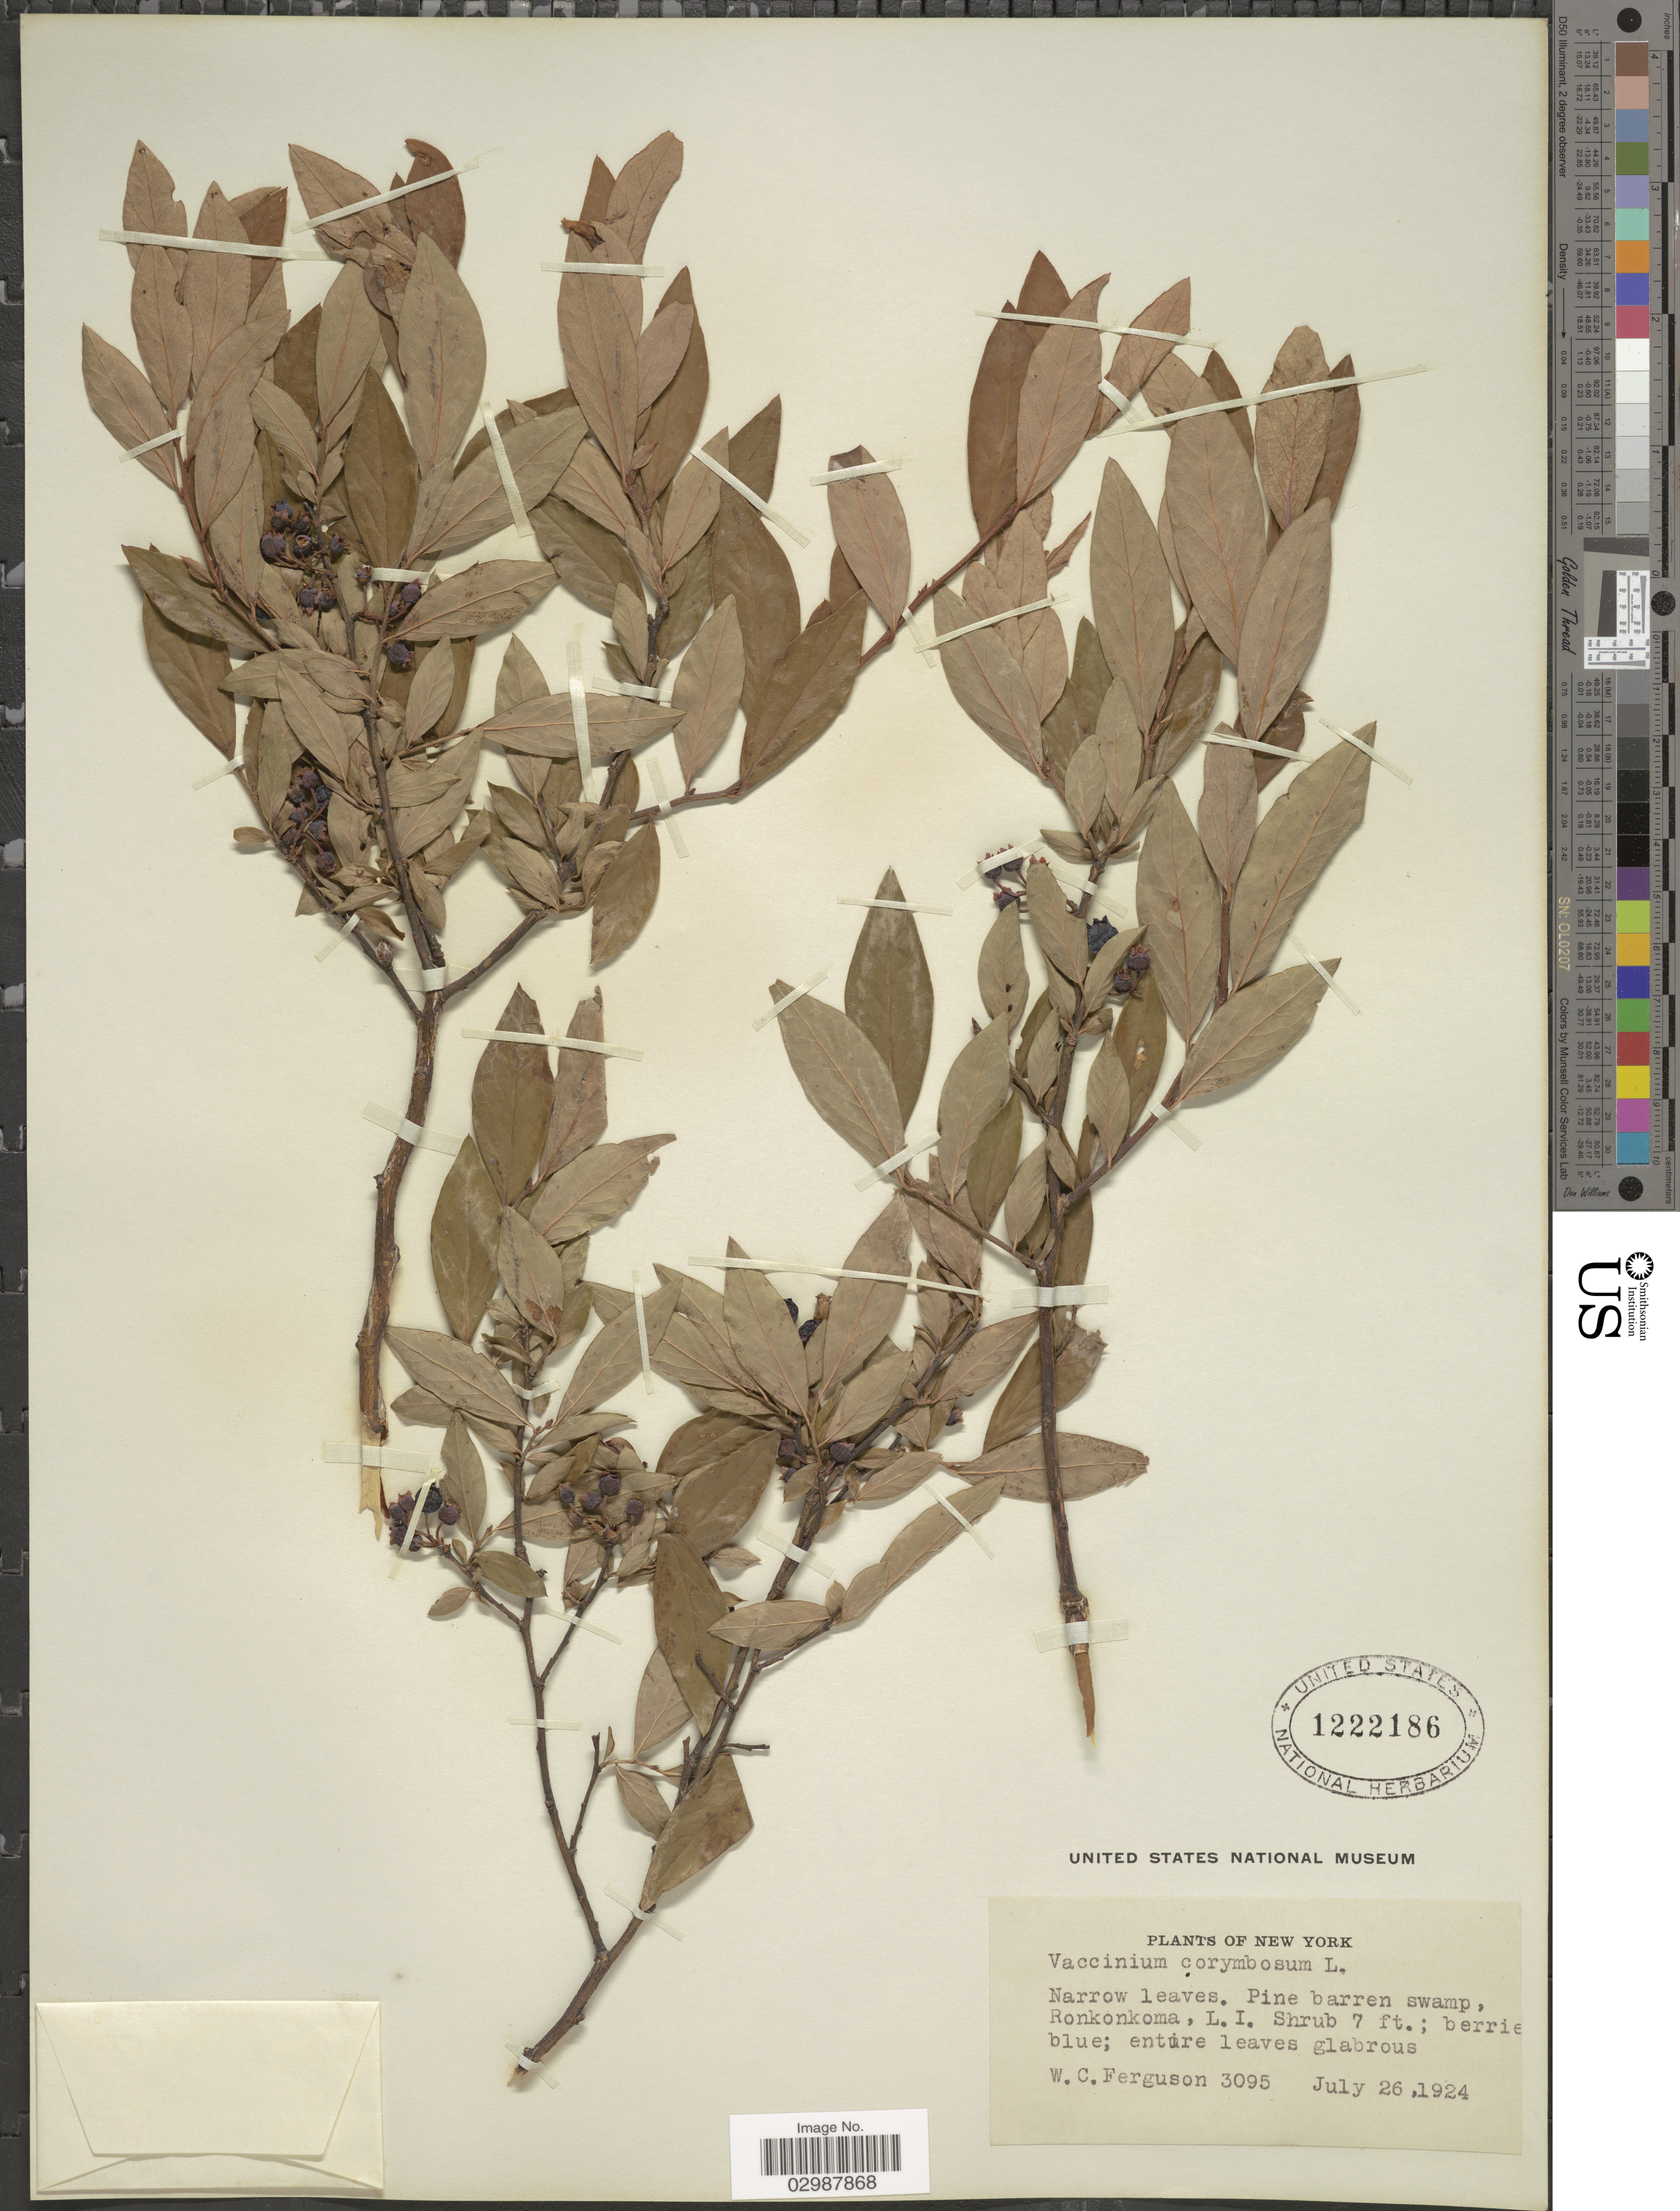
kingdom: Plantae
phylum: Tracheophyta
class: Magnoliopsida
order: Ericales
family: Ericaceae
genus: Vaccinium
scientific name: Vaccinium corymbosum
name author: L.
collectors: W. Ferguson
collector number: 3095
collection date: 1924-07-26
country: United States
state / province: New York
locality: Pine barren swamp, Ronkonkoma, L. I.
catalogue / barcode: US 1222186